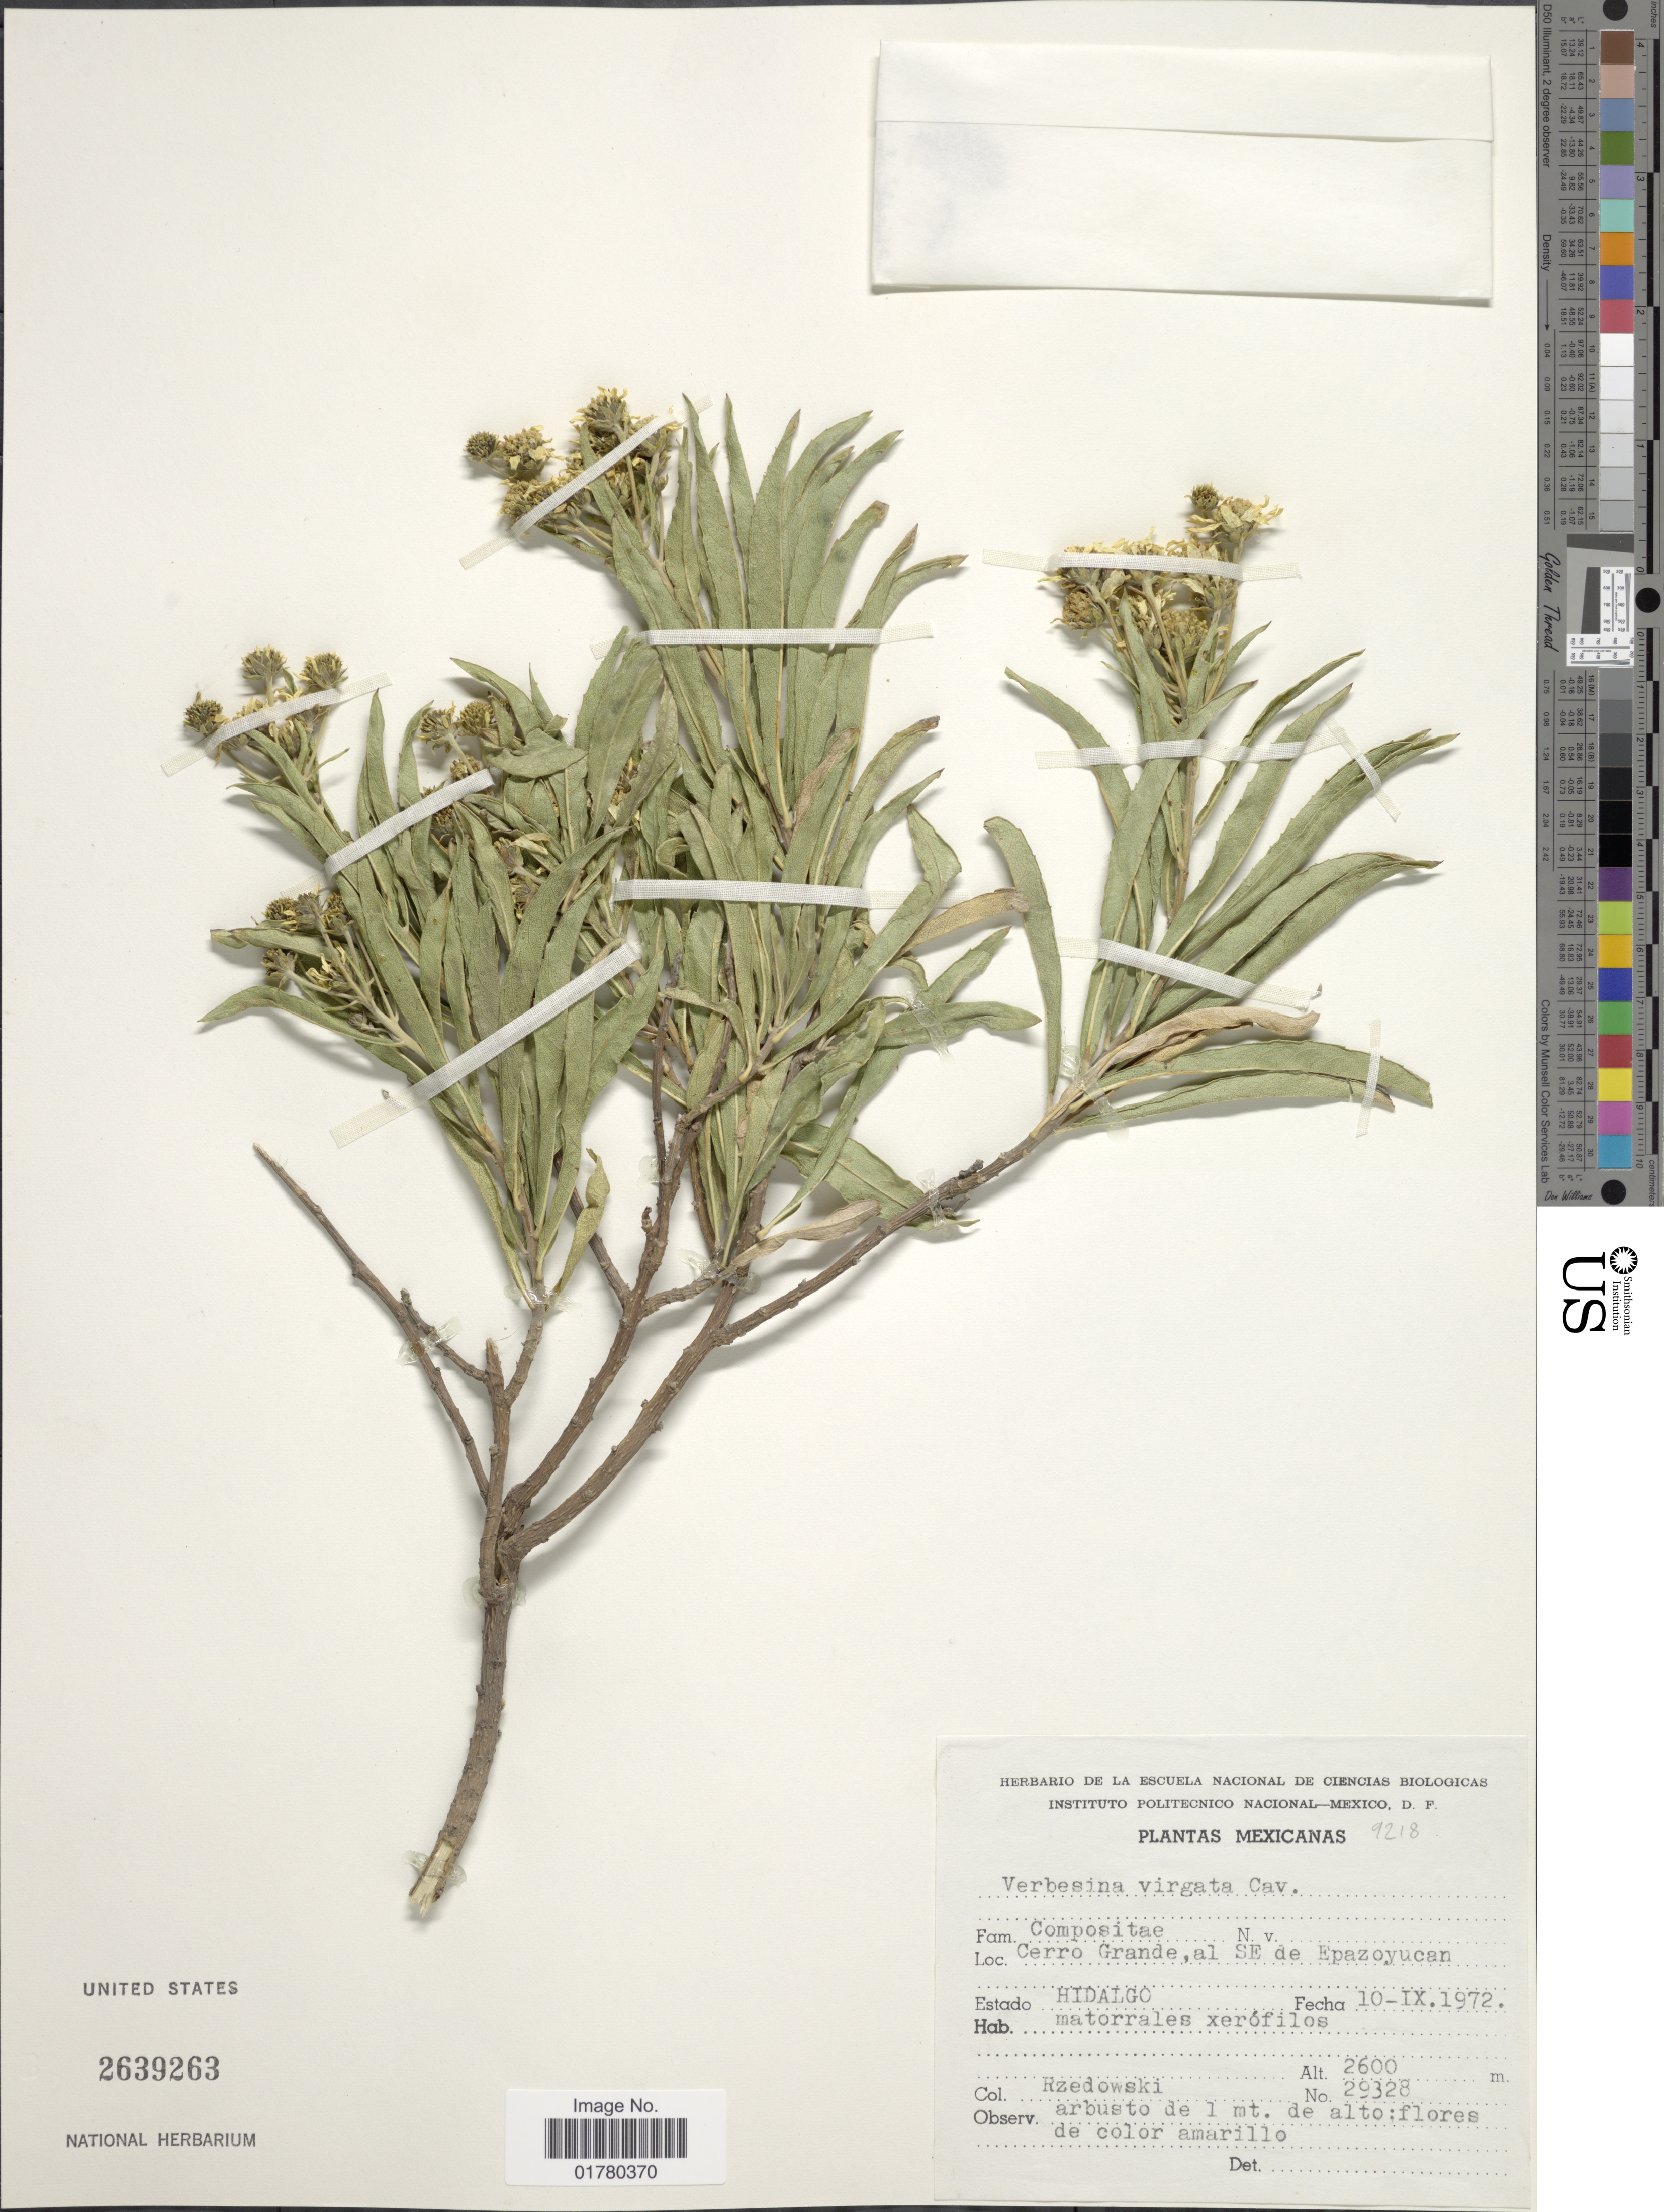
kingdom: Plantae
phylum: Tracheophyta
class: Magnoliopsida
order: Asterales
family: Asteraceae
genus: Verbesina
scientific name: Verbesina virgata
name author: Cav.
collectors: Rzedowski, --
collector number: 29328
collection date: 1972-09-10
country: Mexico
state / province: Hidalgo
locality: Cerro Grande, al SE de Epazoyucan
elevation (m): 2600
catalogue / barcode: US 2639263